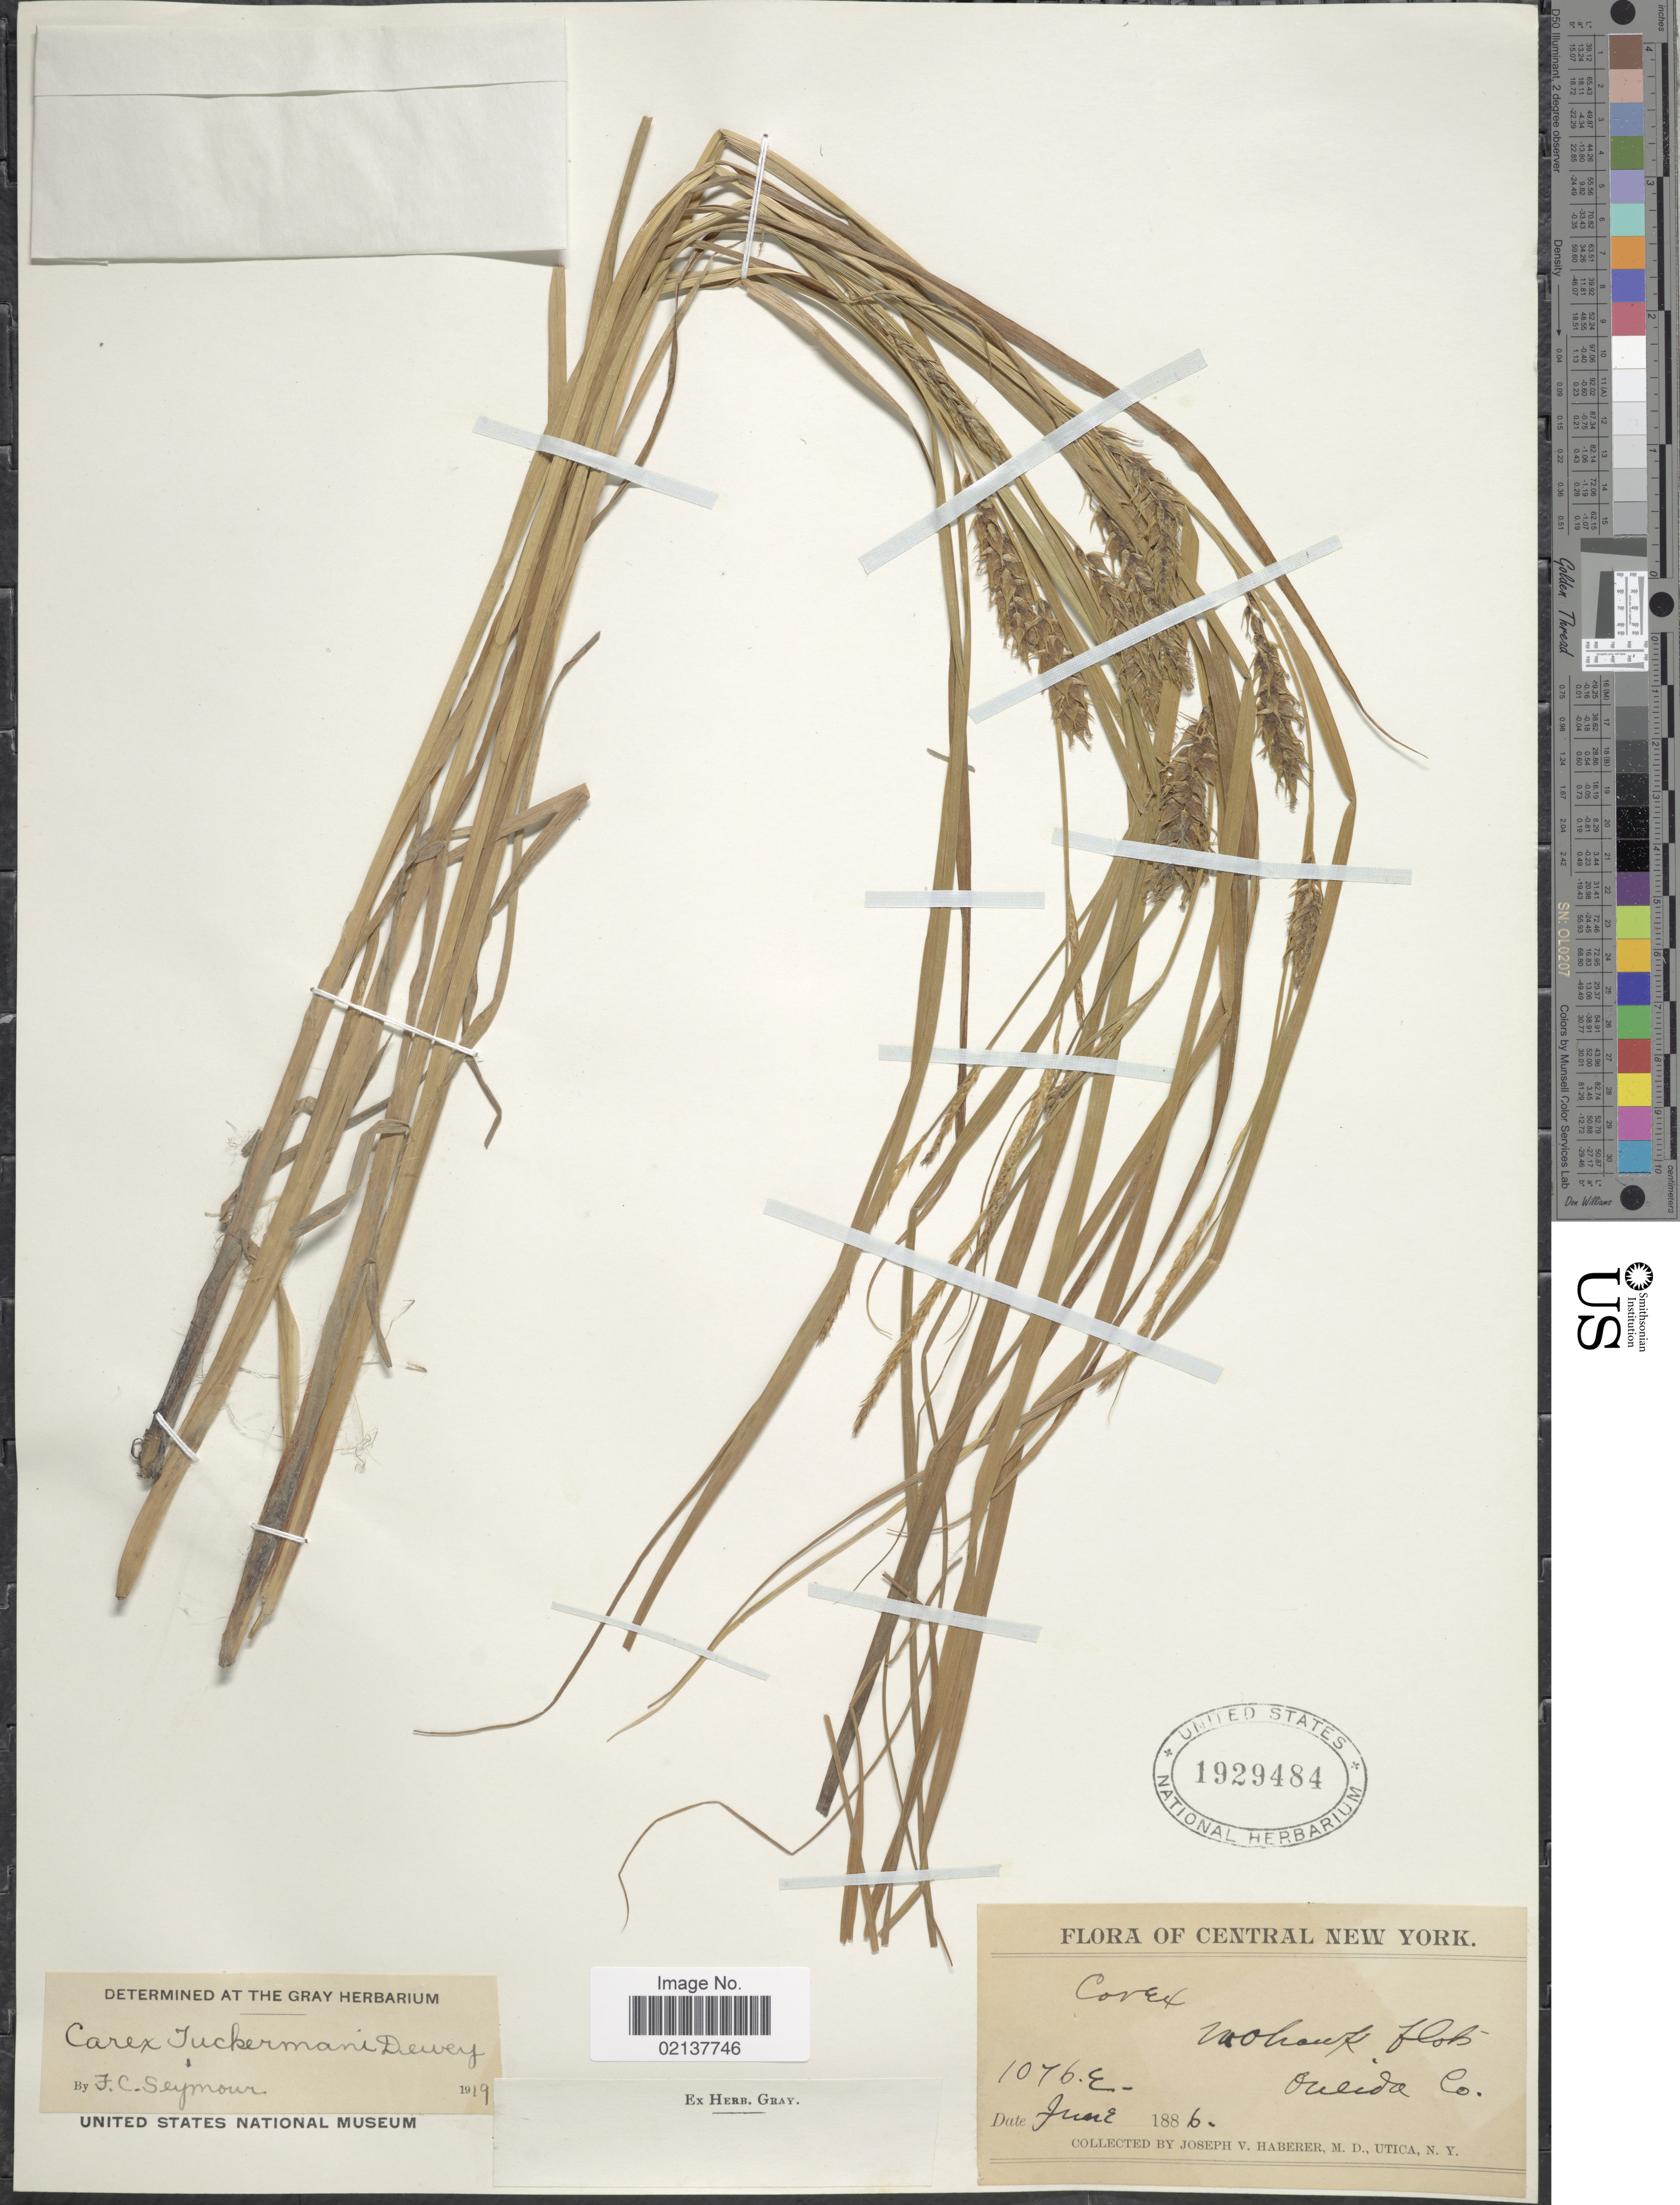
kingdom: Plantae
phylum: Tracheophyta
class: Liliopsida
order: Poales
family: Cyperaceae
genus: Carex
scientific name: Carex tuckermanii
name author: Boott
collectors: J. V. Haberer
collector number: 1076E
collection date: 1886-06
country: United States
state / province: New York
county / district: Oneida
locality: Central New York, Mohawk flats, Oneida Co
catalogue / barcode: US 1929484